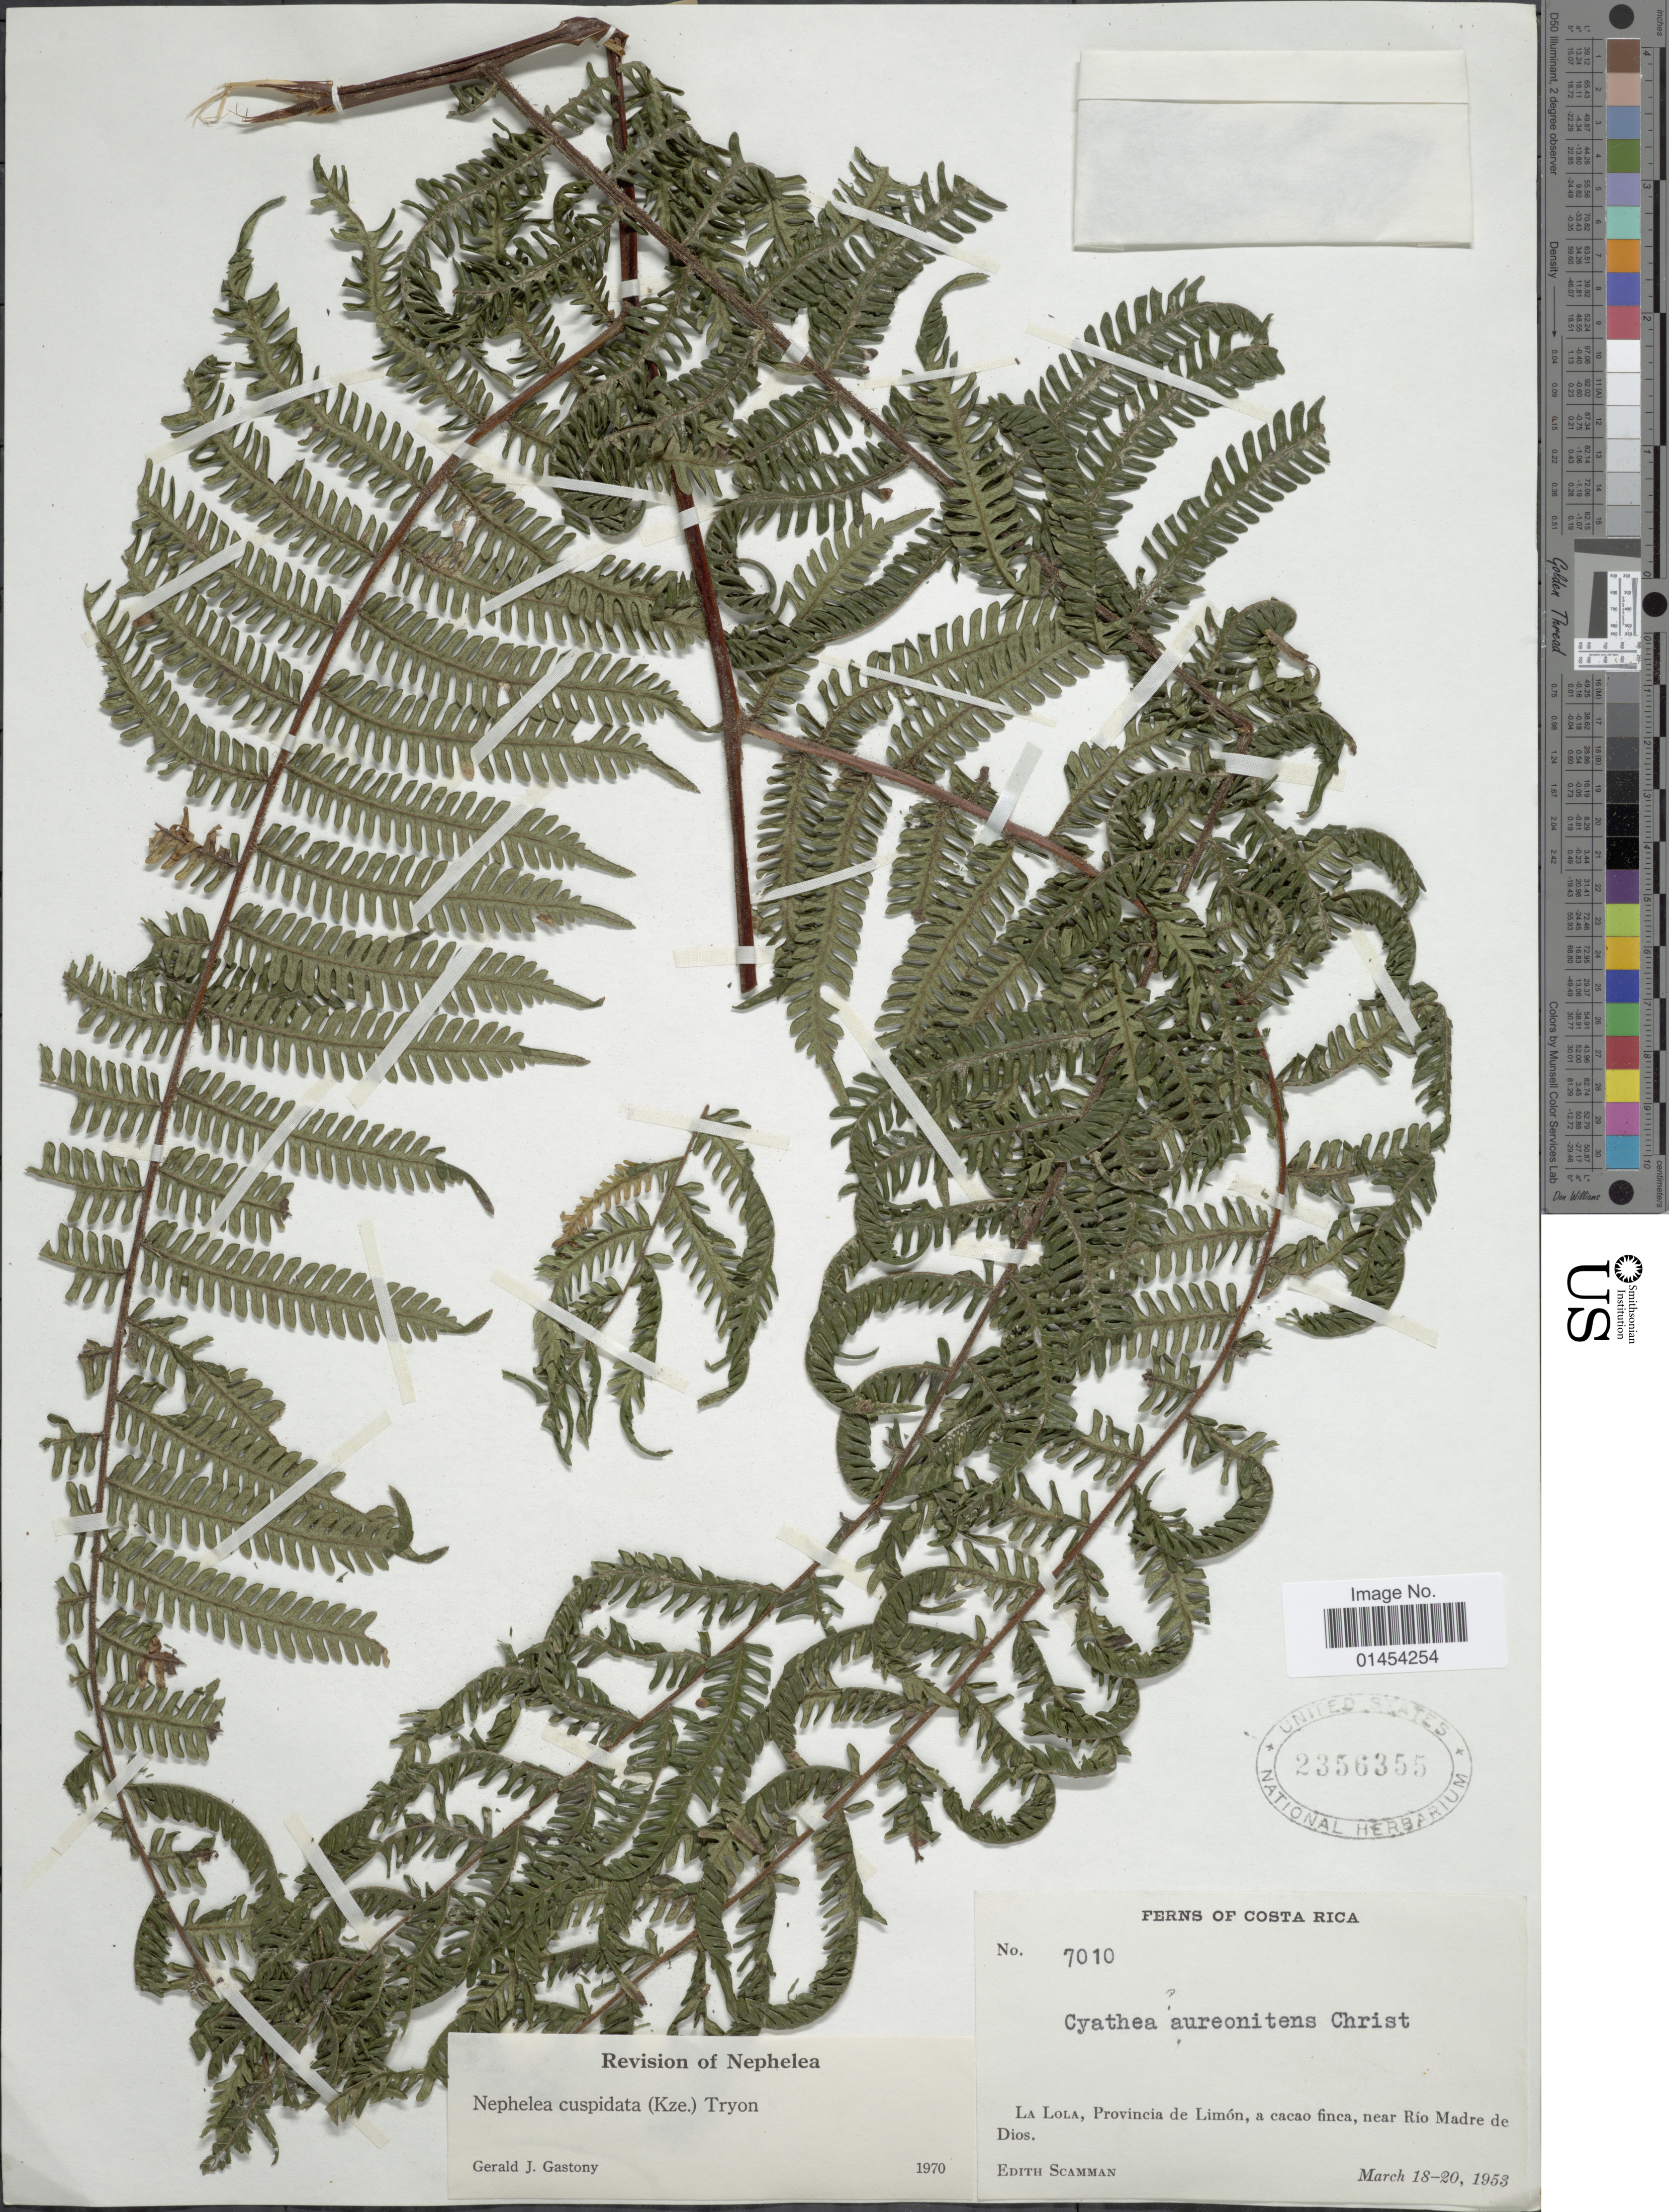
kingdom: Plantae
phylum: Tracheophyta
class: Polypodiopsida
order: Cyatheales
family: Cyatheaceae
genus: Alsophila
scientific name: Alsophila cuspidata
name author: (Kunze) D.S. Conant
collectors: E. Scamman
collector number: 7010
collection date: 1953-03-18/1953-03-20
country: Costa Rica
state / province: Limón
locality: La Lola, Provincia de Limón, a cacao finca, near Río Madre de Dios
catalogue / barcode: US 2356355